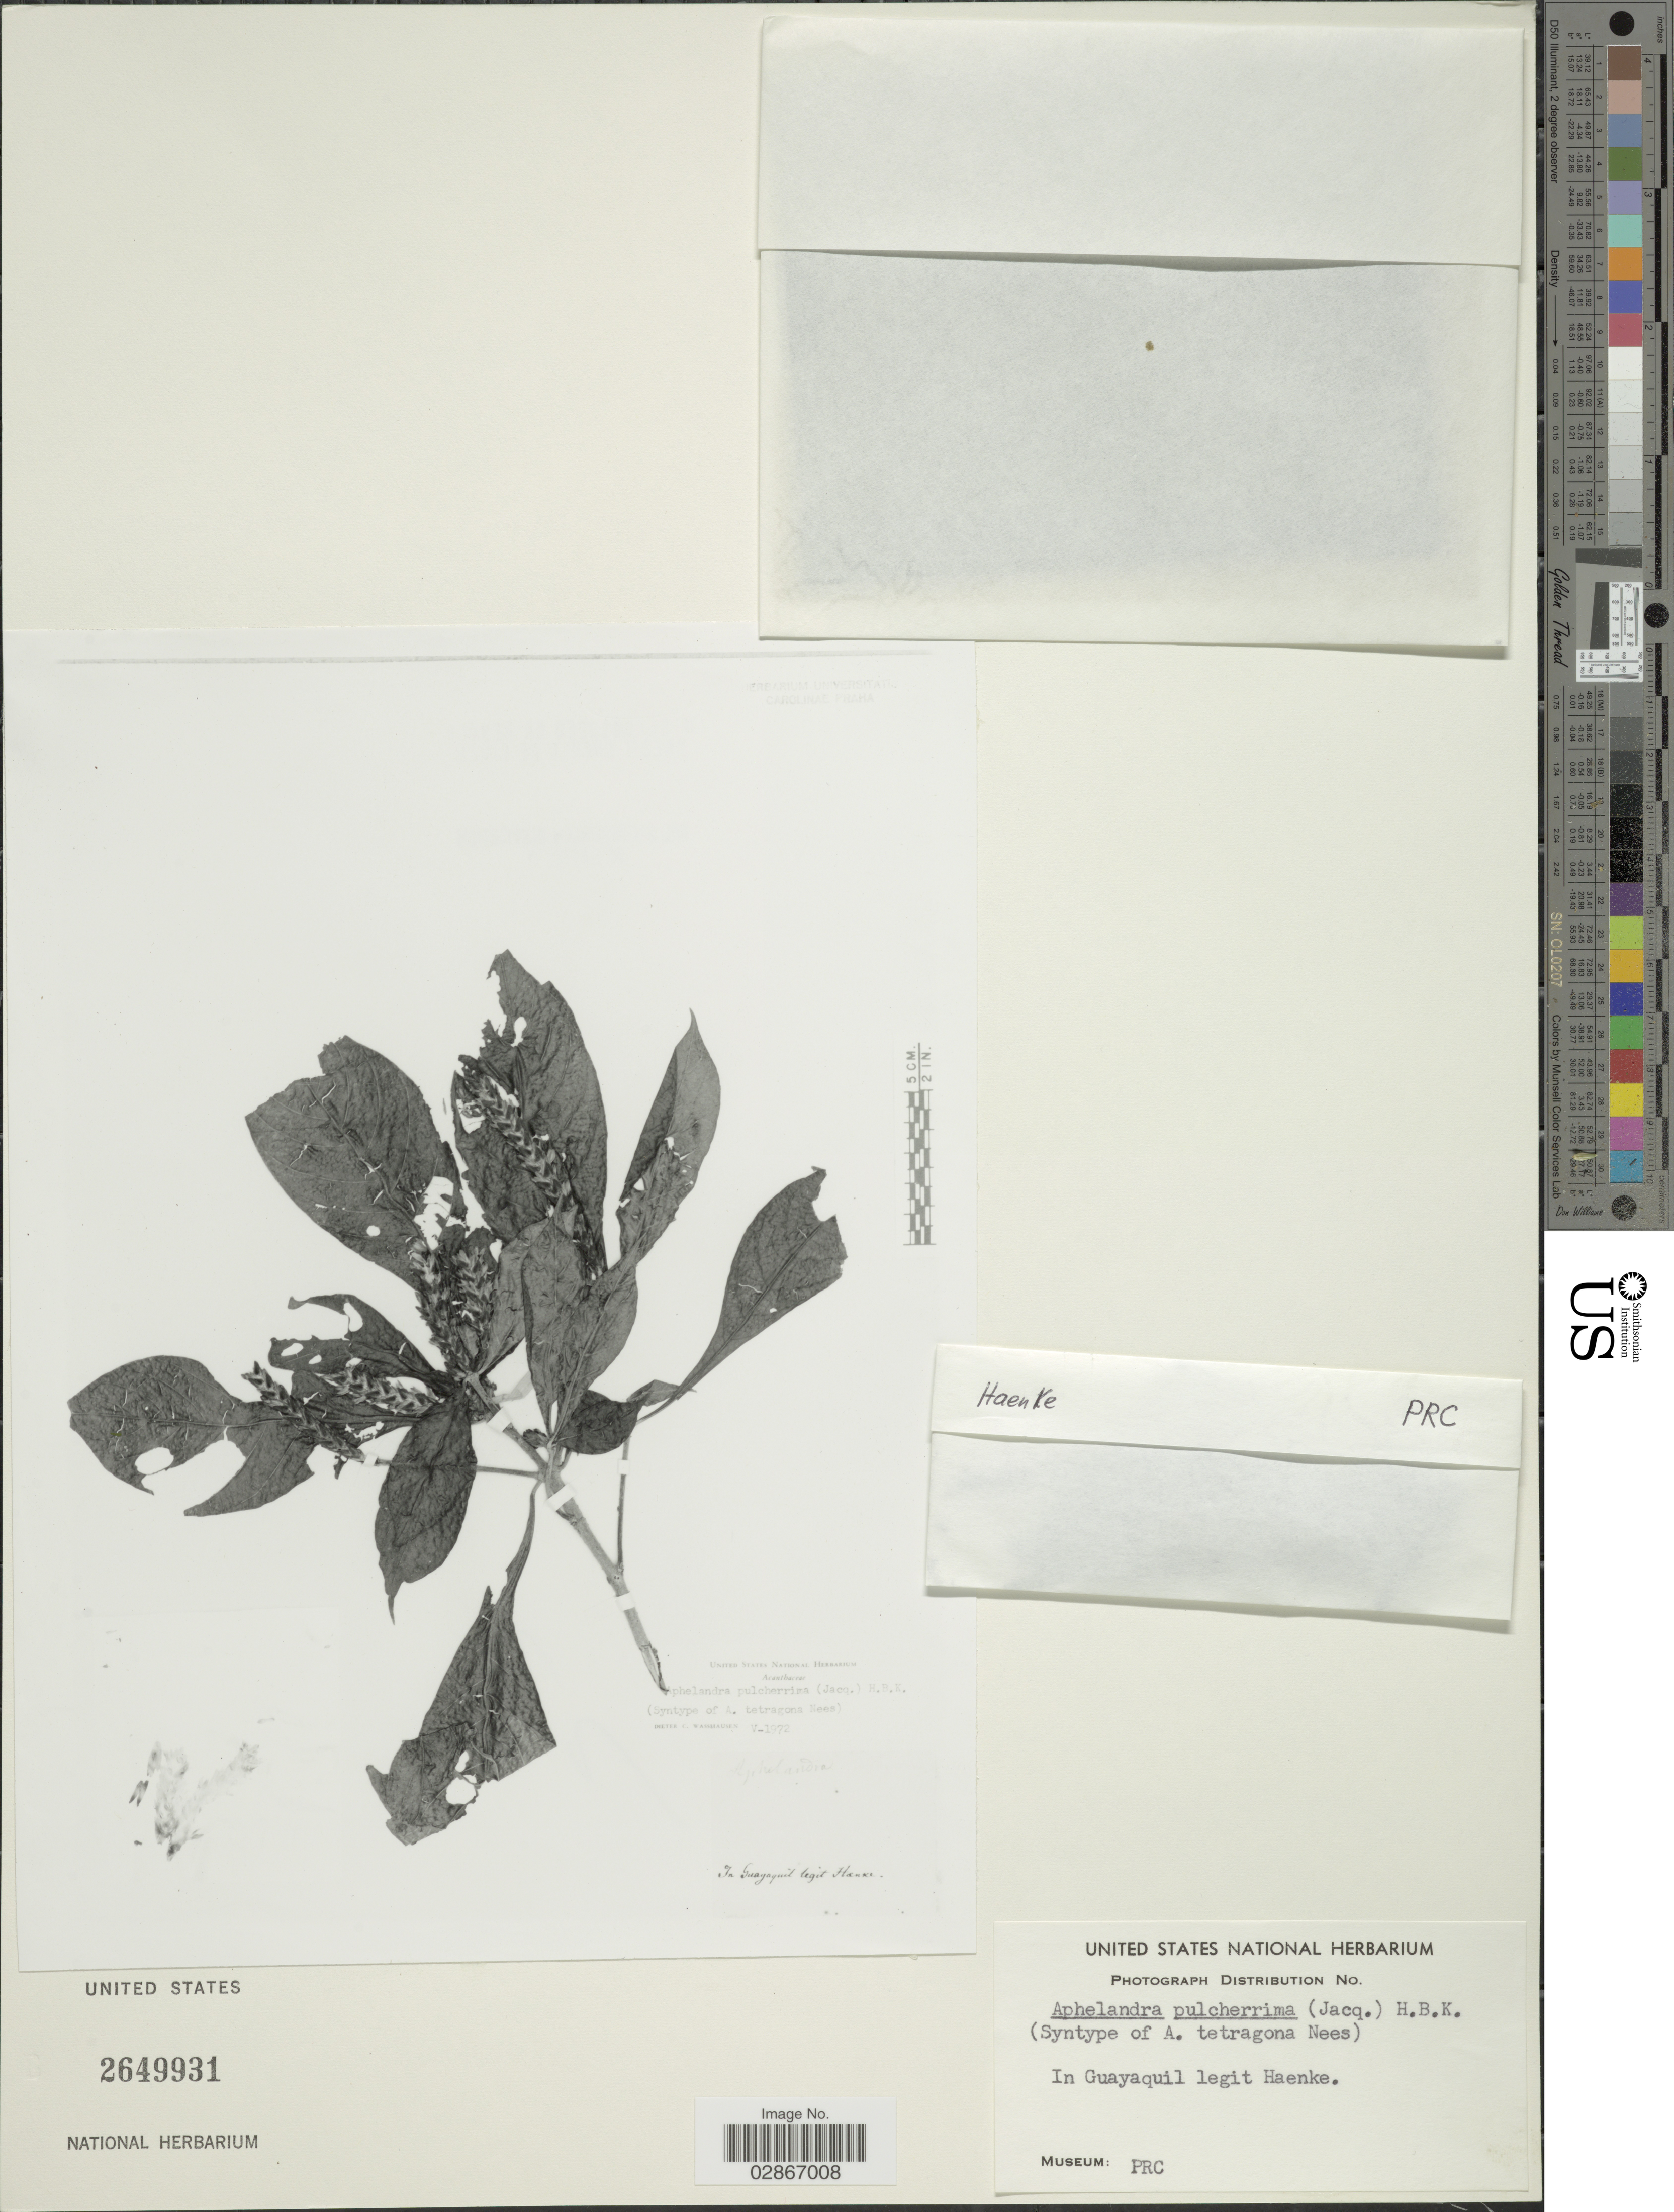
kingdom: Plantae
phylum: Tracheophyta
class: Magnoliopsida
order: Lamiales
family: Acanthaceae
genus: Aphelandra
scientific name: Aphelandra glabrata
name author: Willd. ex Nees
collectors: Haenke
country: Ecuador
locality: In Guayaquil.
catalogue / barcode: US 2649931